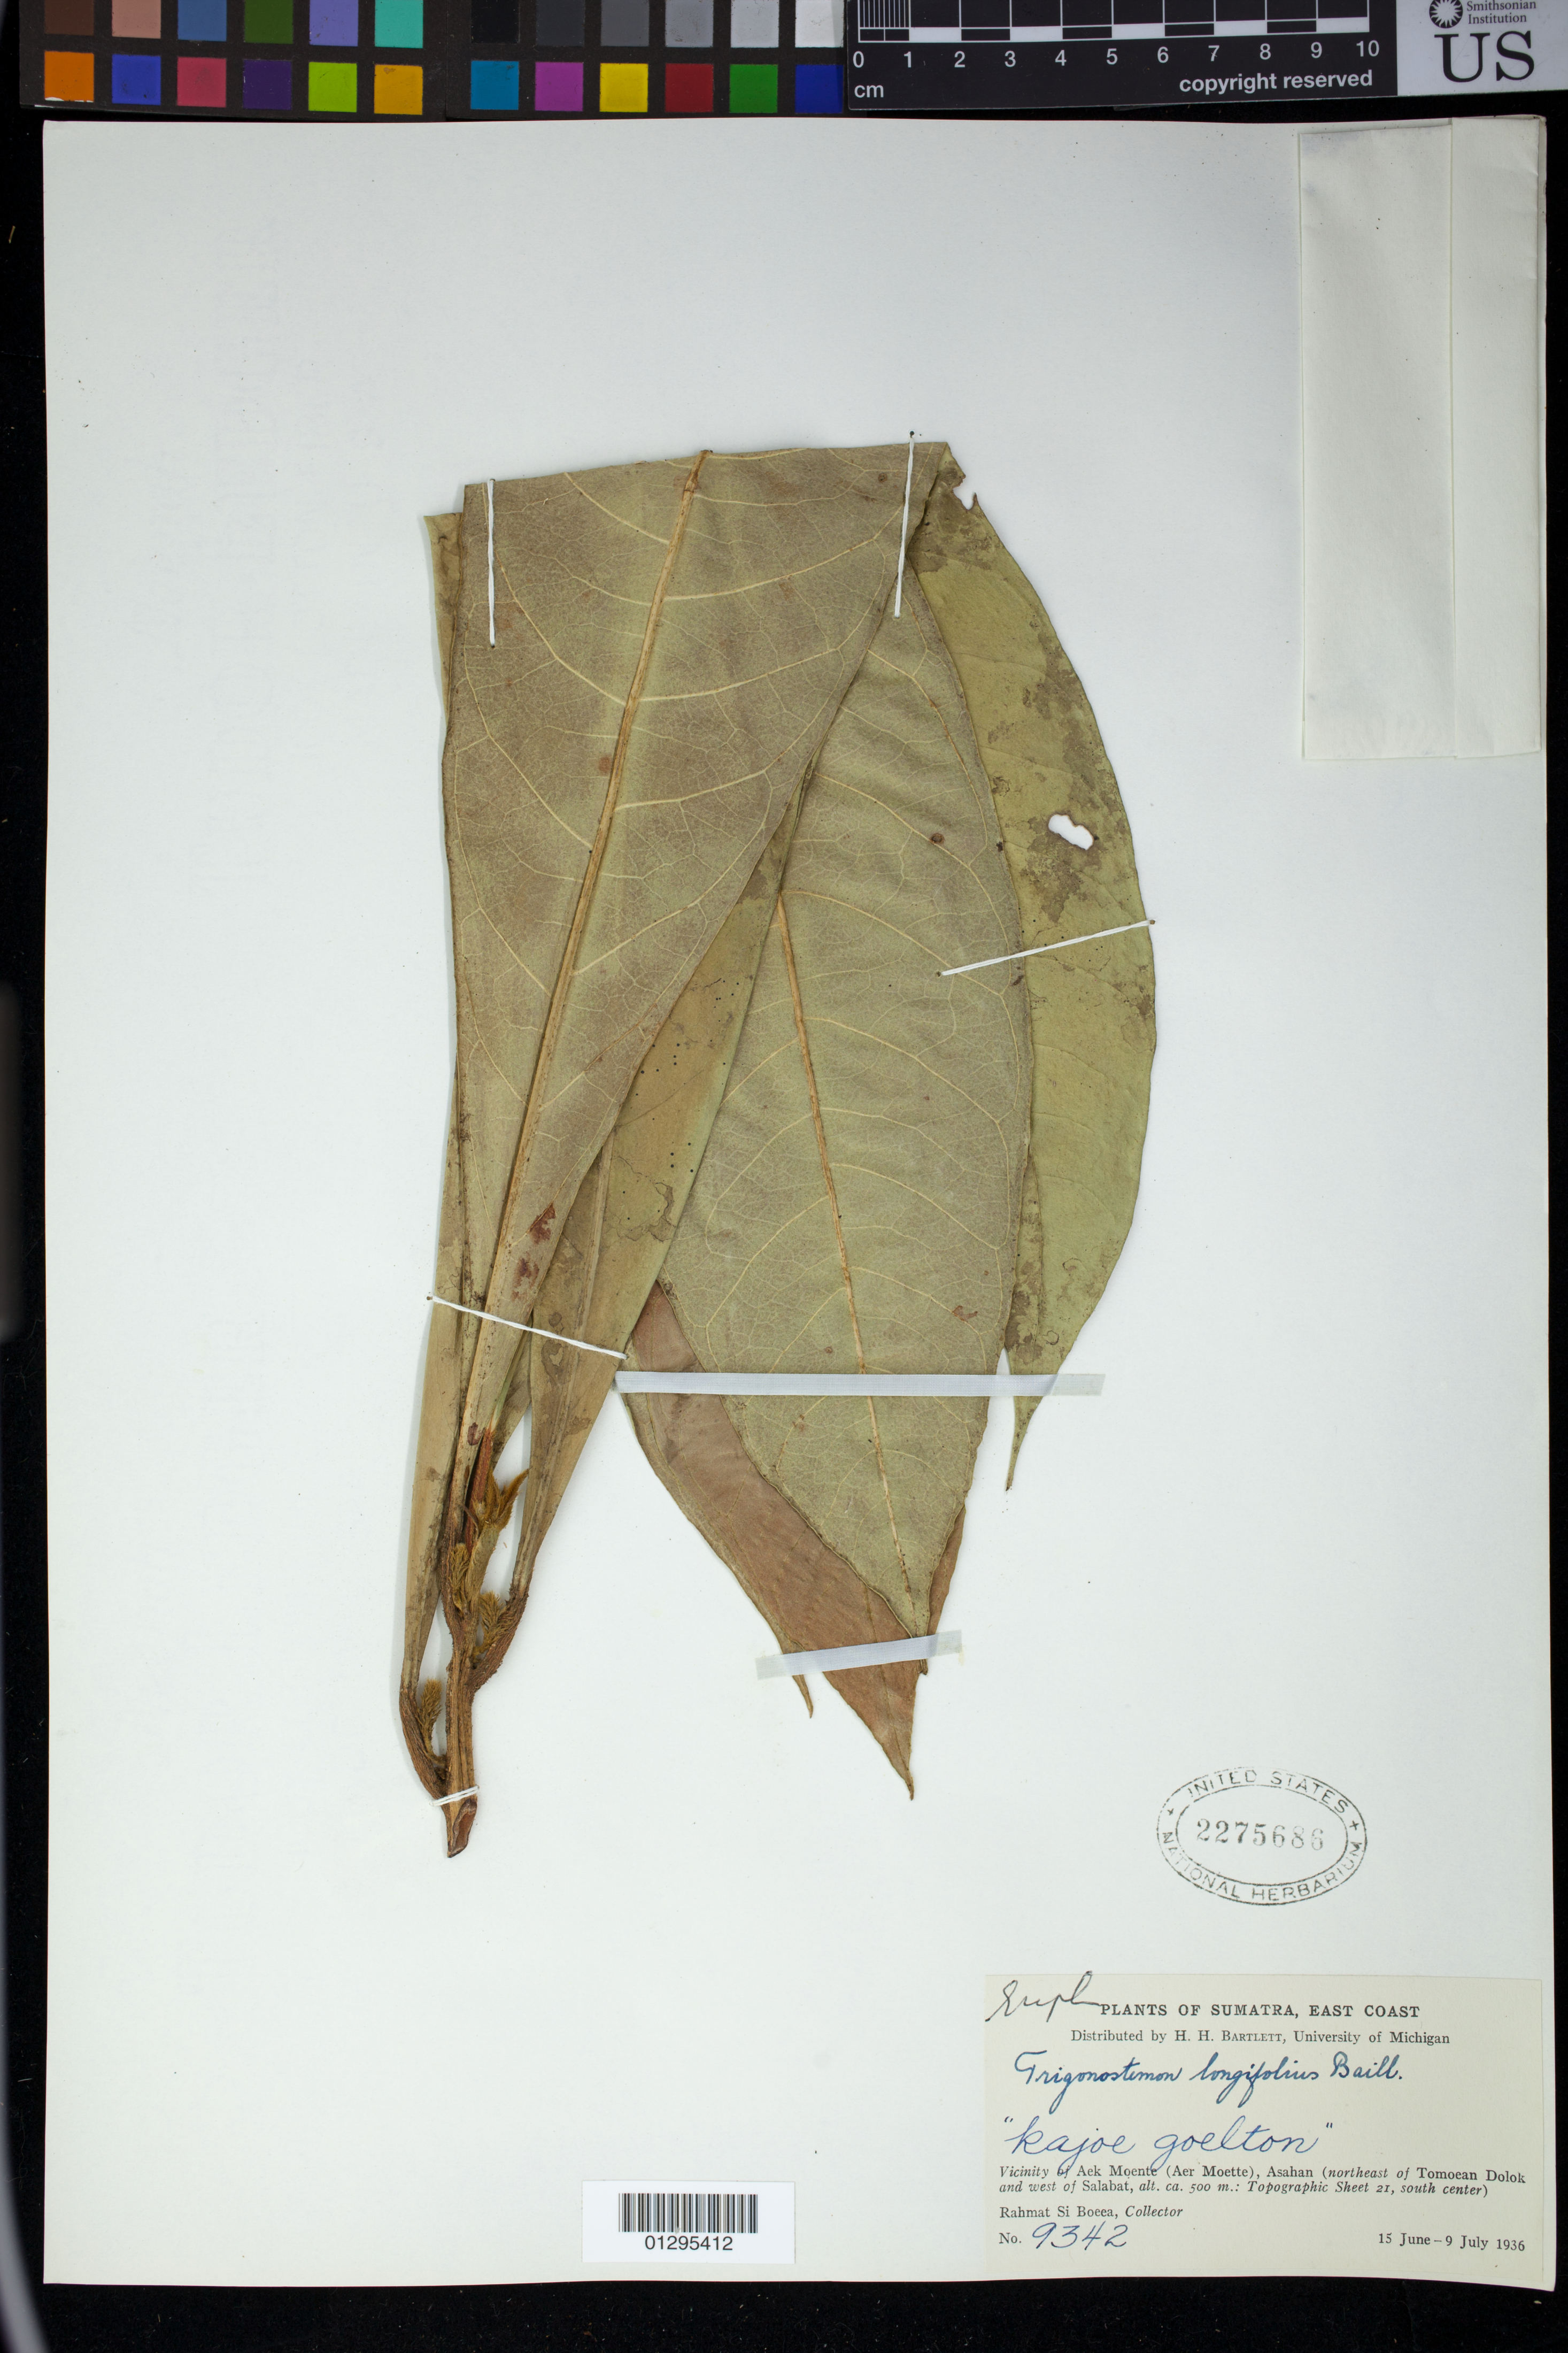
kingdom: Plantae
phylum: Tracheophyta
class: Magnoliopsida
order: Malpighiales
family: Euphorbiaceae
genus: Trigonostemon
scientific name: Trigonostemon longifolius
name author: Baill. ex Müll. Arg.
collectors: Rahmat Si Boeea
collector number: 9342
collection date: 1936-06-15/1936-07-09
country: Indonesia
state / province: Sumatra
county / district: Sumatera Utara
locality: Vicinity of Aek Moente (Aer Moette), Asahan (northeast of Tomoean Dolok and west of Salabat, Topographic Sheet 21, south center)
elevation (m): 500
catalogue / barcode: US 2275686